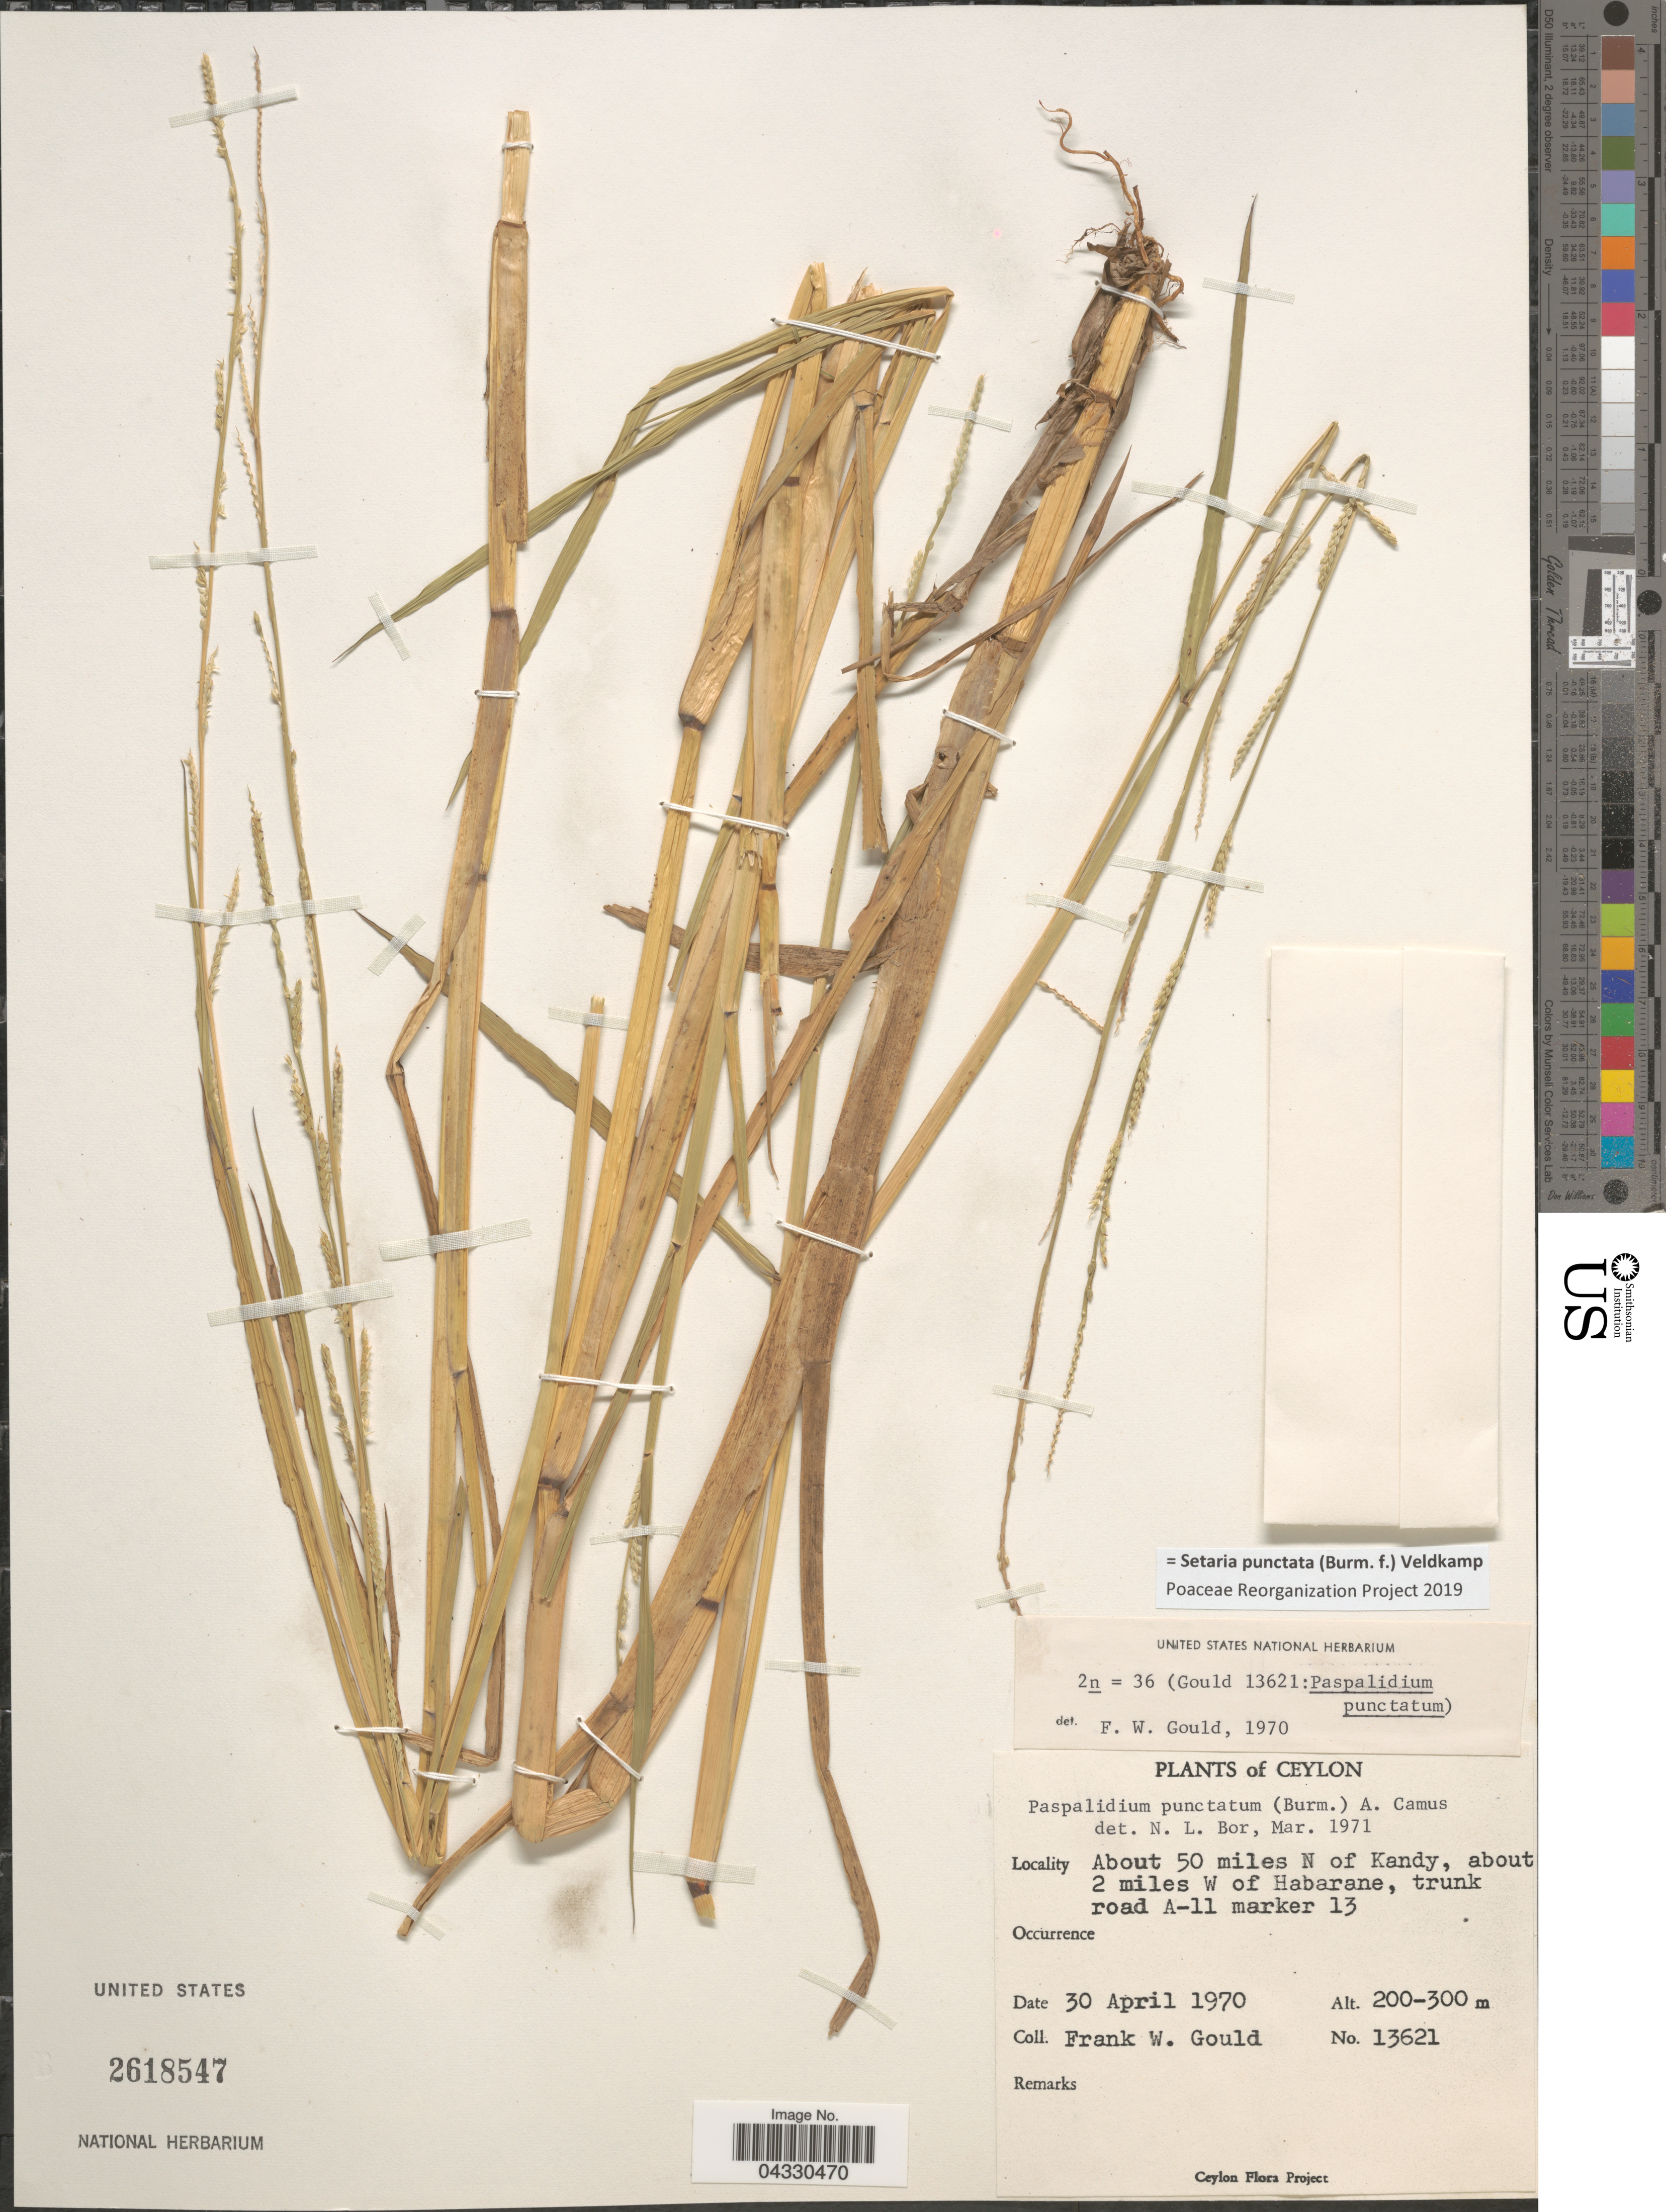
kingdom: Plantae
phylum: Tracheophyta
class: Liliopsida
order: Poales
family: Poaceae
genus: Setaria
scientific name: Setaria punctata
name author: (Burm. f.) Veldkamp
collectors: F. W. Gould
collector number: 13621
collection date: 1970-04-30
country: Sri Lanka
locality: Ceylon. About 50 miles N of Kandy, about 2 miles W of Habarane, trunk road A-11 marker 13.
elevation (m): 200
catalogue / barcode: US 2618547